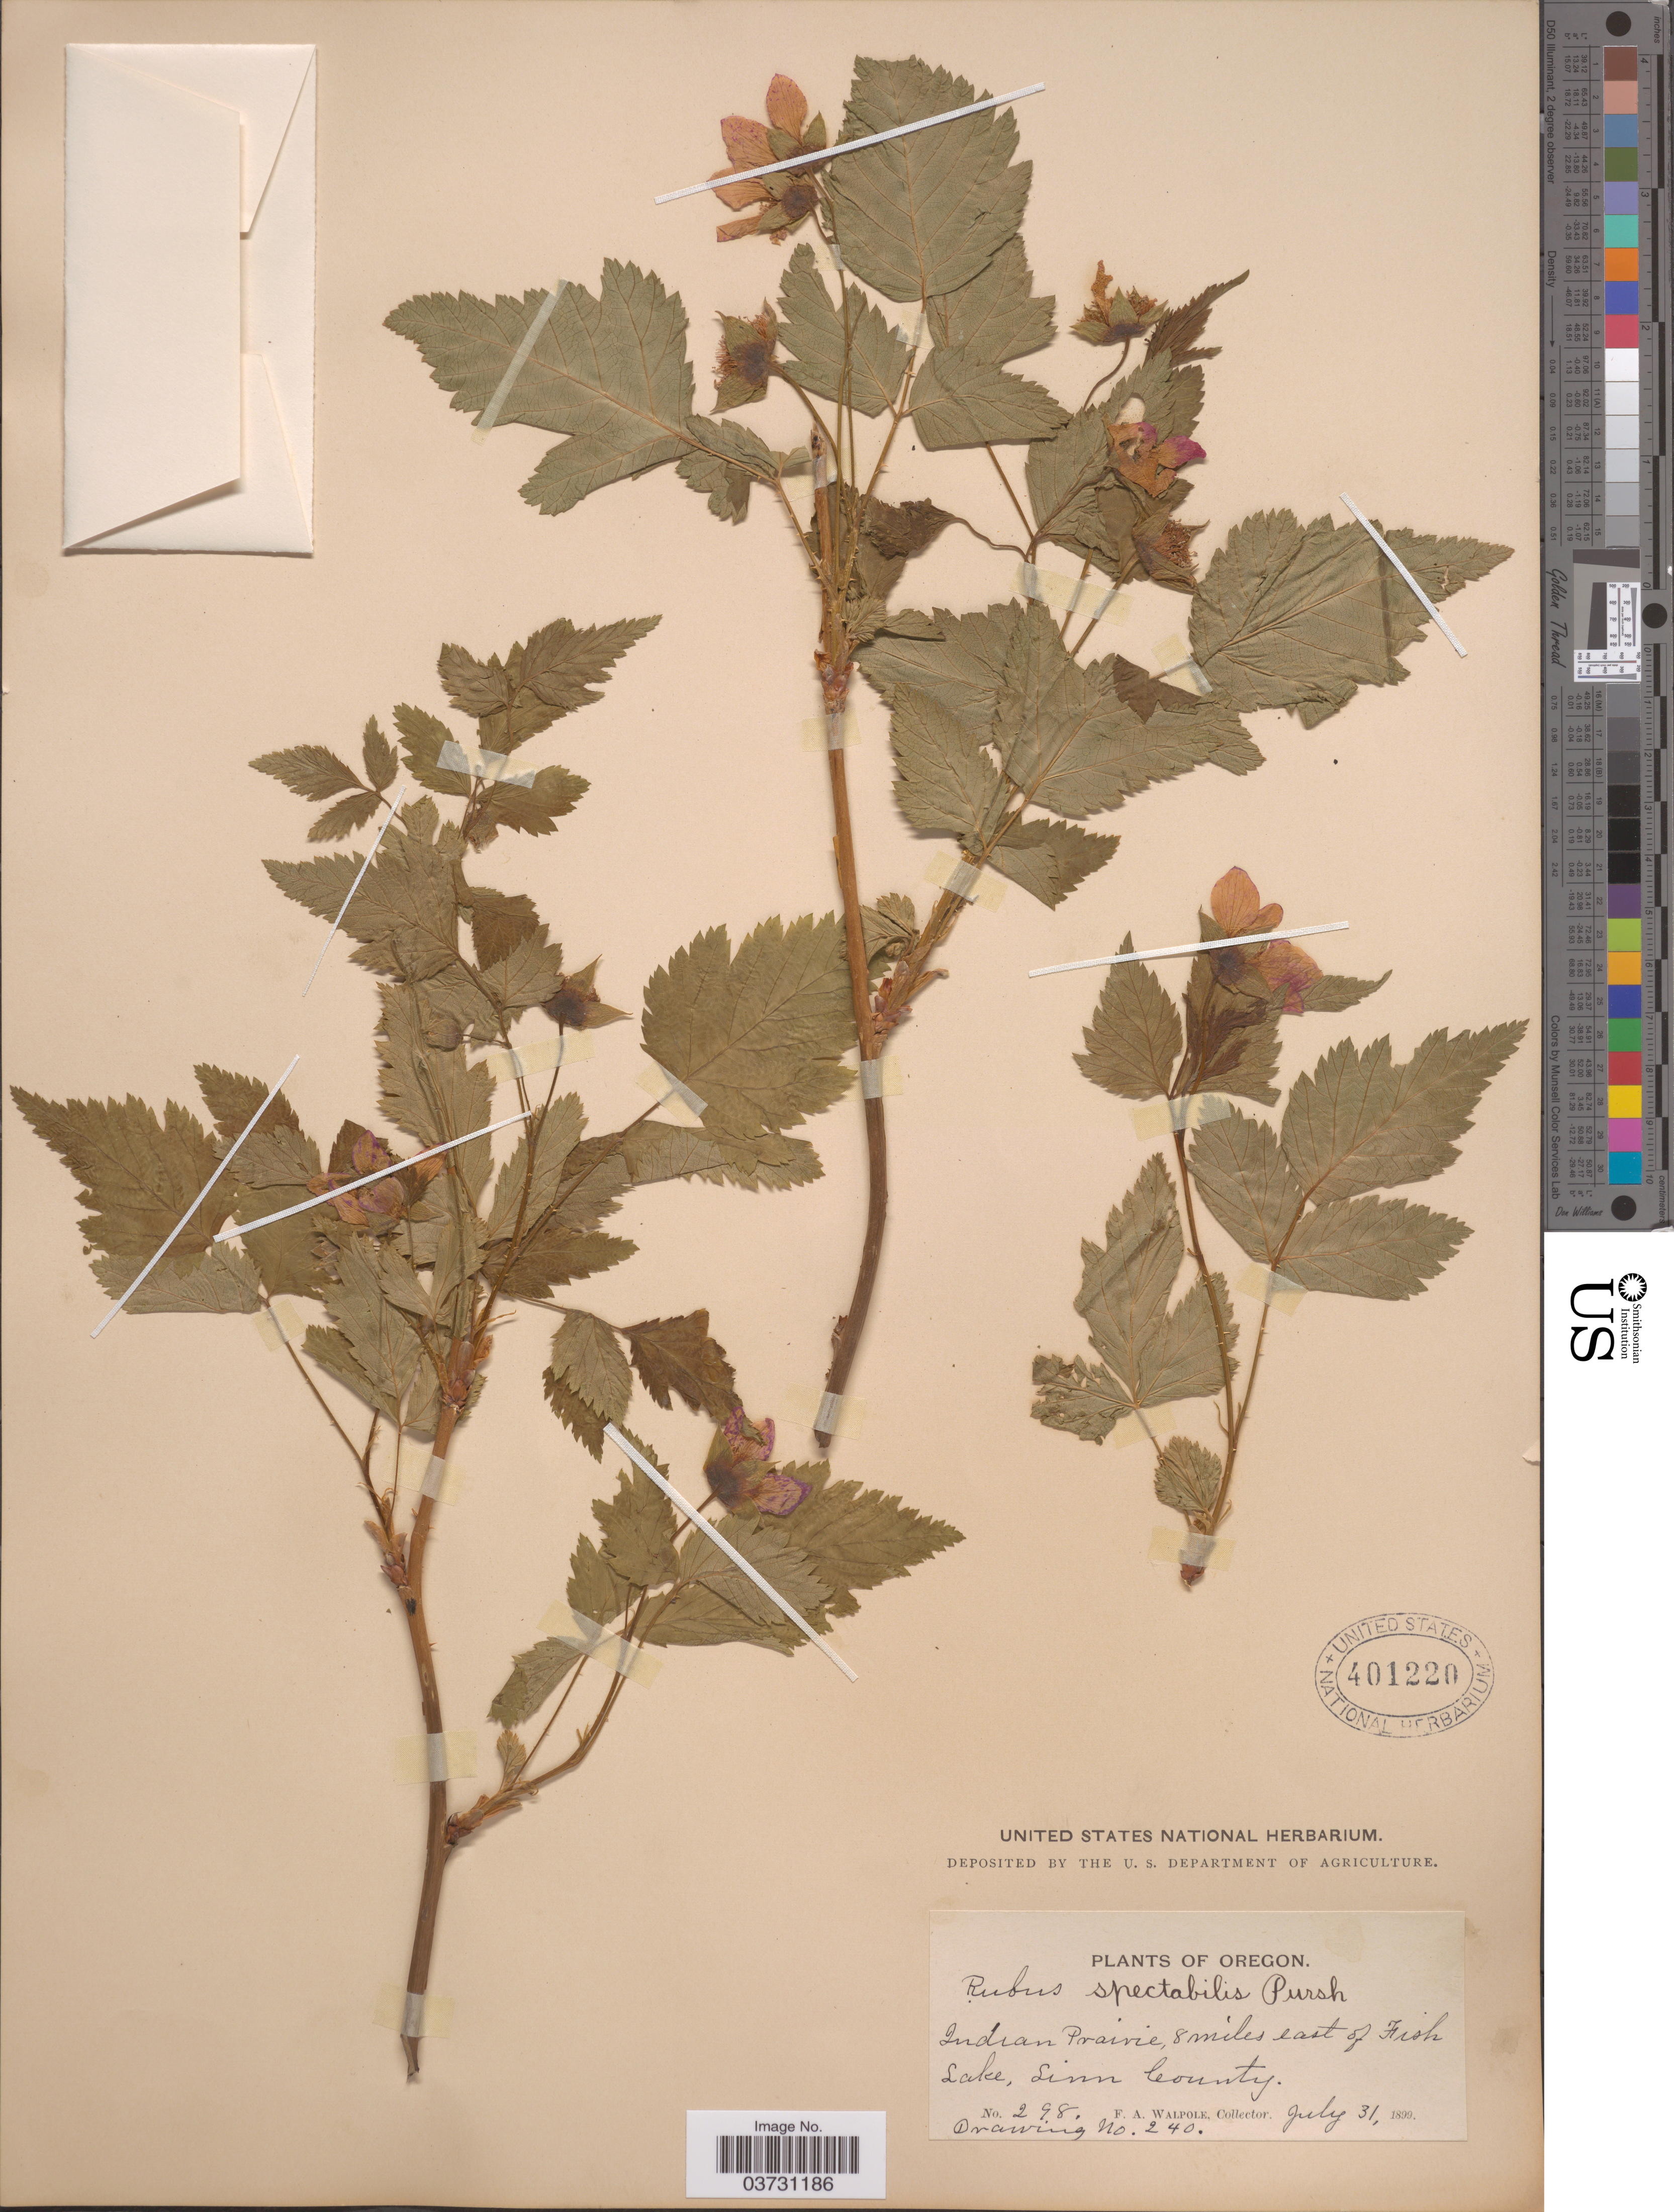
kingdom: Plantae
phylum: Tracheophyta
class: Magnoliopsida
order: Rosales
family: Rosaceae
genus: Rubus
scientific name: Rubus spectabilis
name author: Pursh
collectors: F. Walpole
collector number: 298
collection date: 1899-07-31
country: United States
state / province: Oregon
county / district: Linn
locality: Indian Prairie, 8 miles east of Fish Lake, Linn County.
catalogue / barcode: US 401220